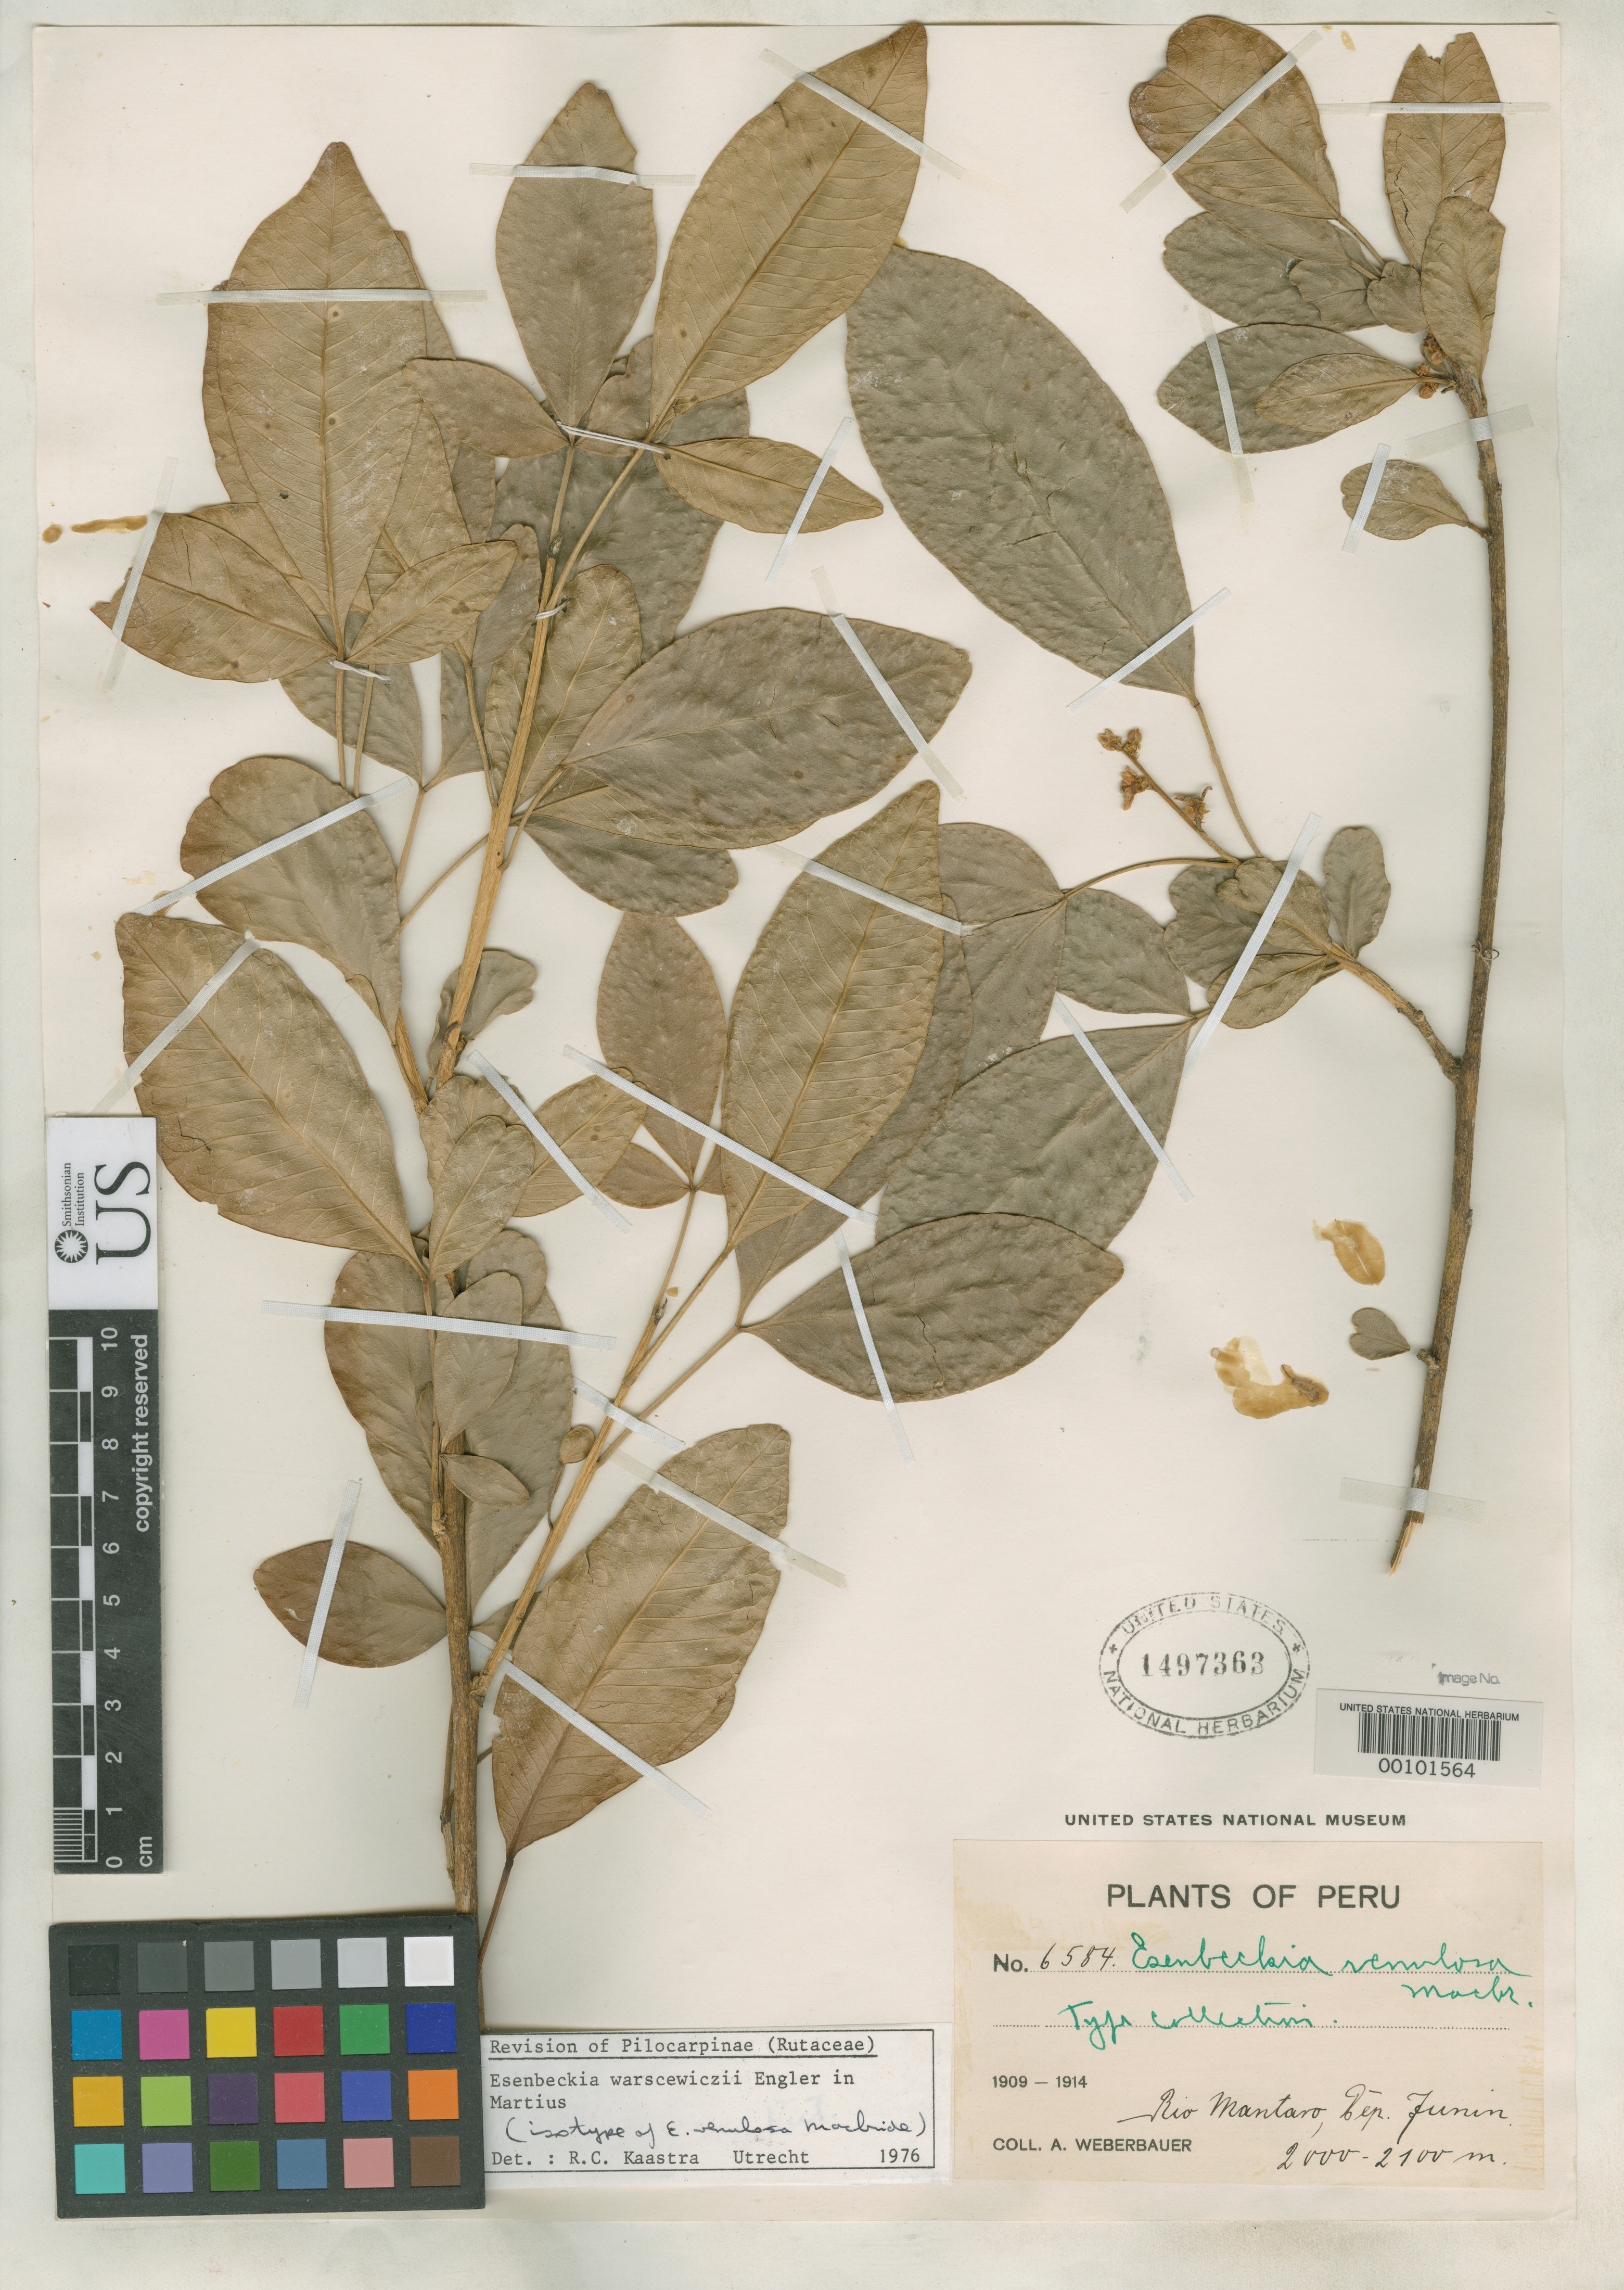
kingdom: Plantae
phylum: Tracheophyta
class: Magnoliopsida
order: Sapindales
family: Rutaceae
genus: Esenbeckia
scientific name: Esenbeckia venulosa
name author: J.F. Macbr.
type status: Isotype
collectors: A. Weberbauer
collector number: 6584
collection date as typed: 1909 to -- --- 1914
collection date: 1909/1914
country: Peru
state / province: Junín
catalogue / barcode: US 1497363